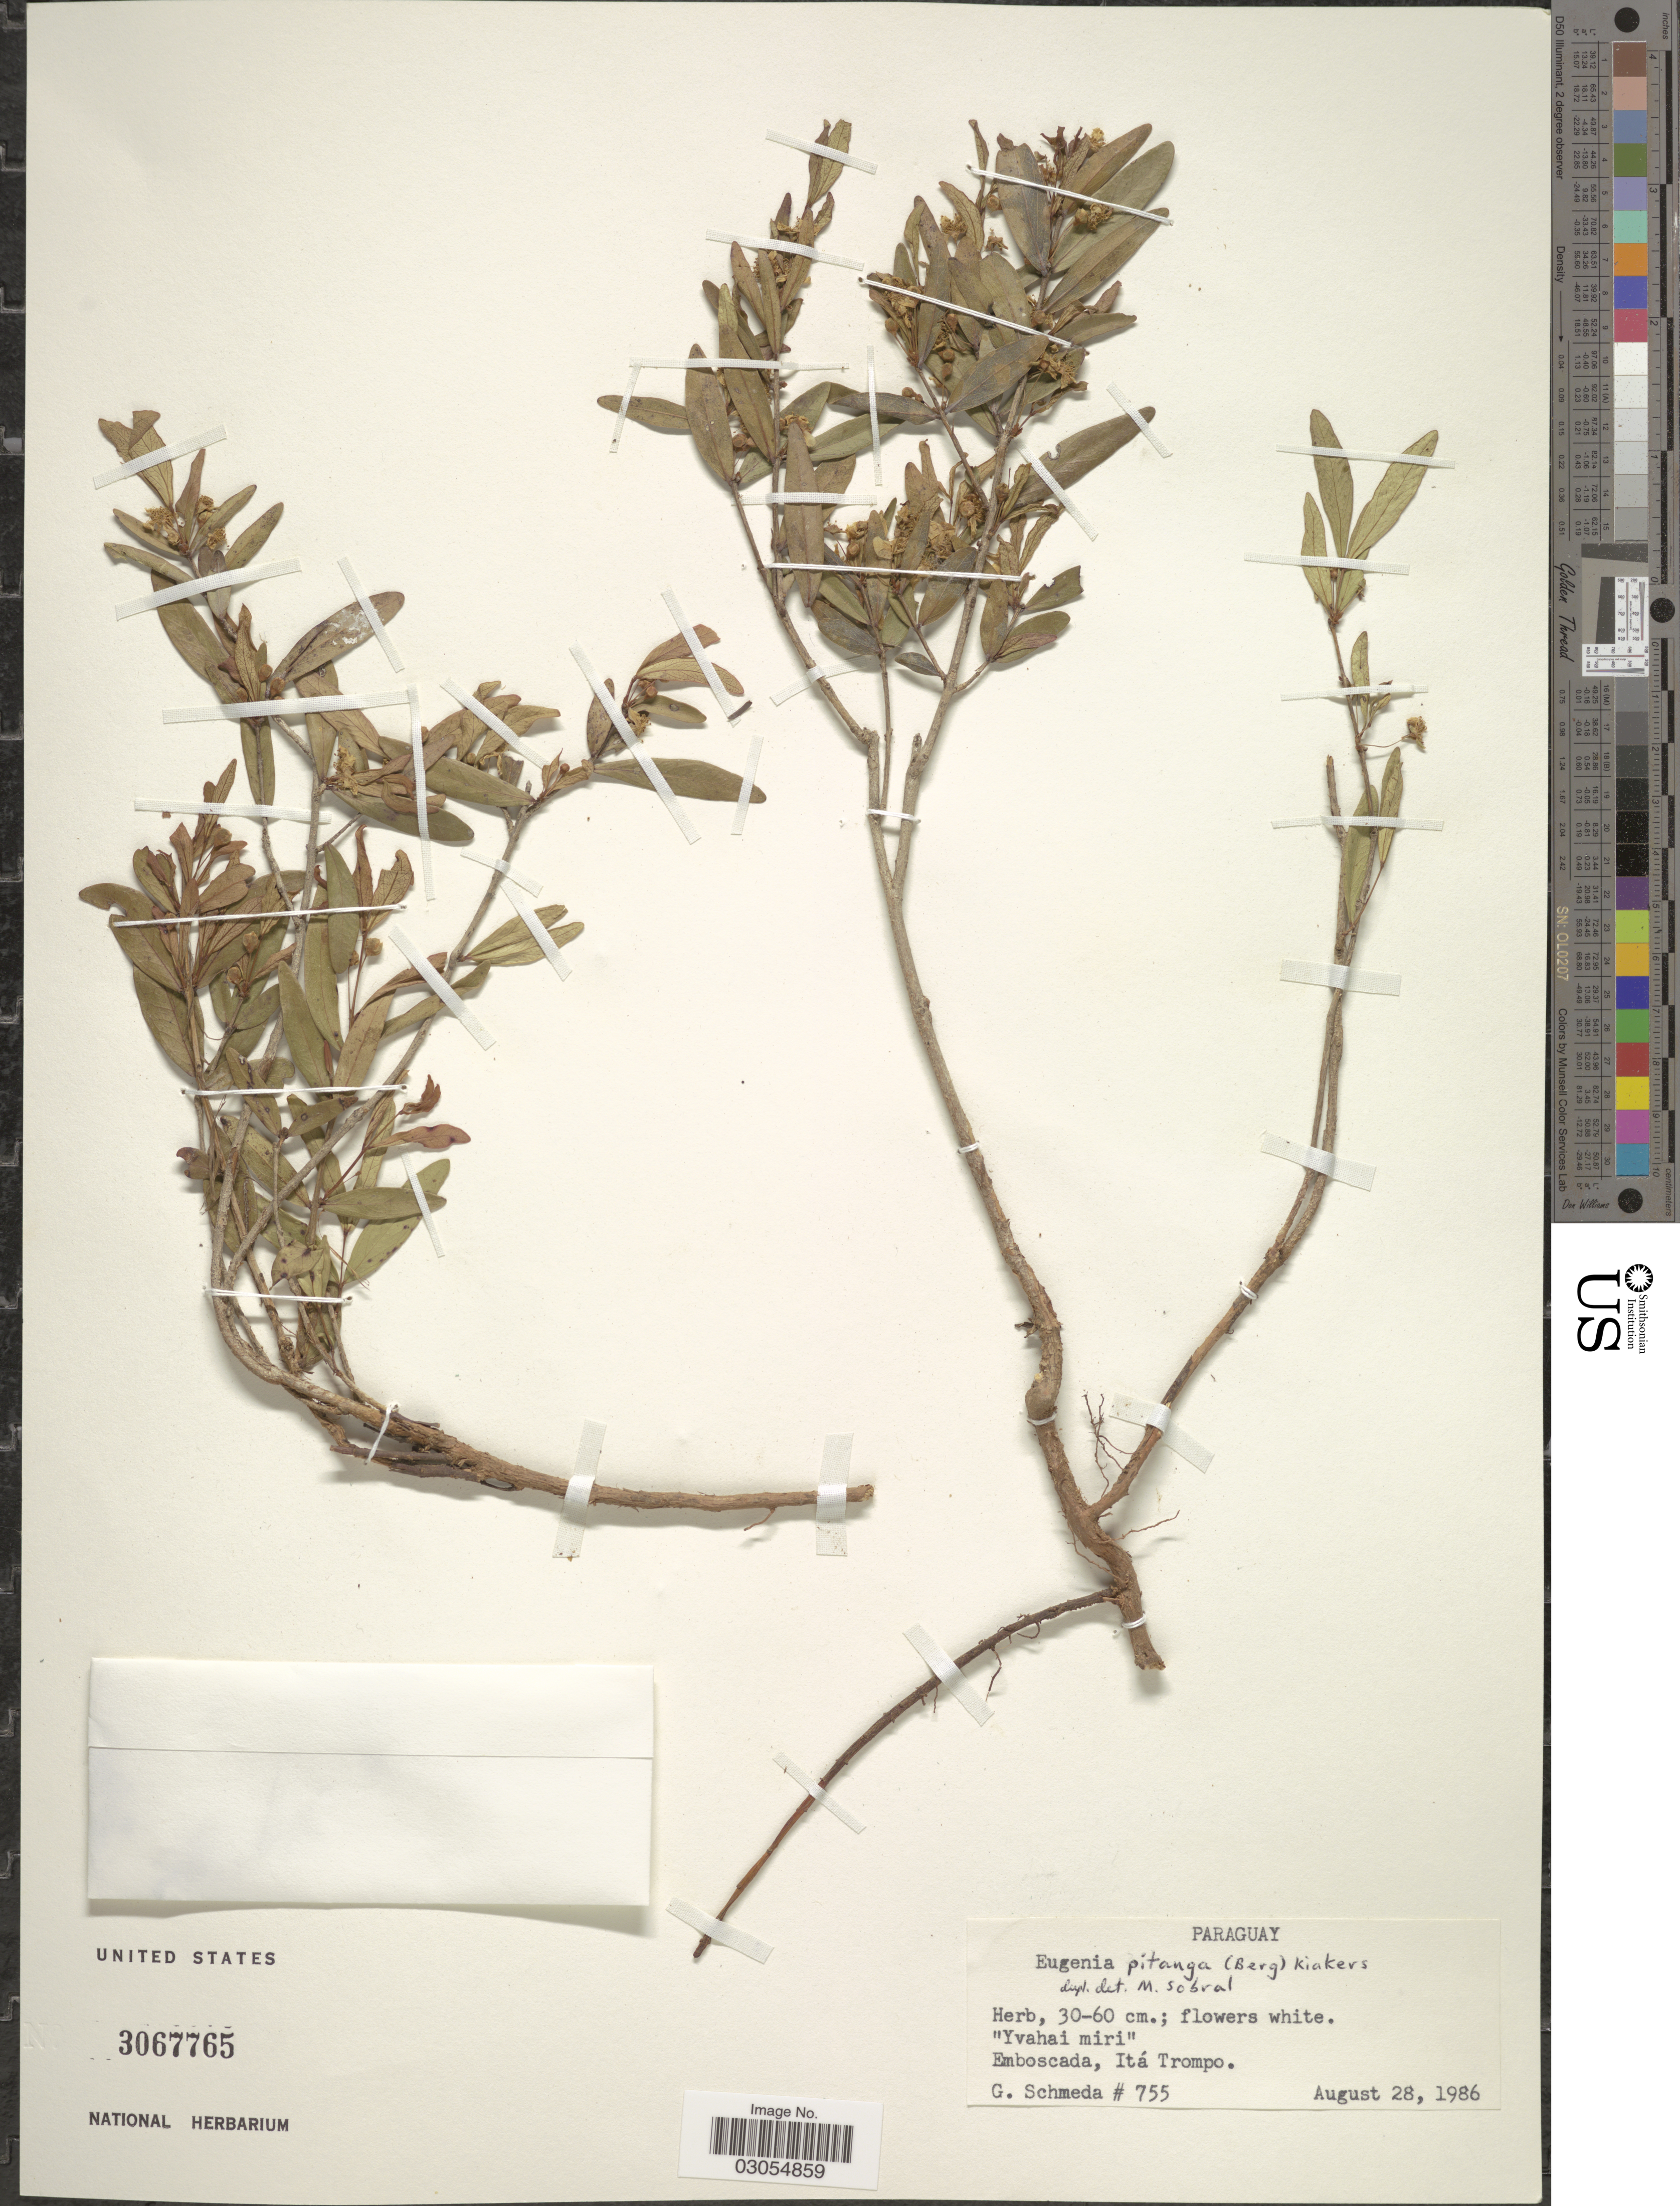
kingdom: Plantae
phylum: Tracheophyta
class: Magnoliopsida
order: Myrtales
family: Myrtaceae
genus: Eugenia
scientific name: Eugenia pitanga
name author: (O. Berg) Nied.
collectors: G. Schmeda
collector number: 755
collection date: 1986-08-28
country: Paraguay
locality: Emboscada, Itá Trompo.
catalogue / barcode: US 3067765